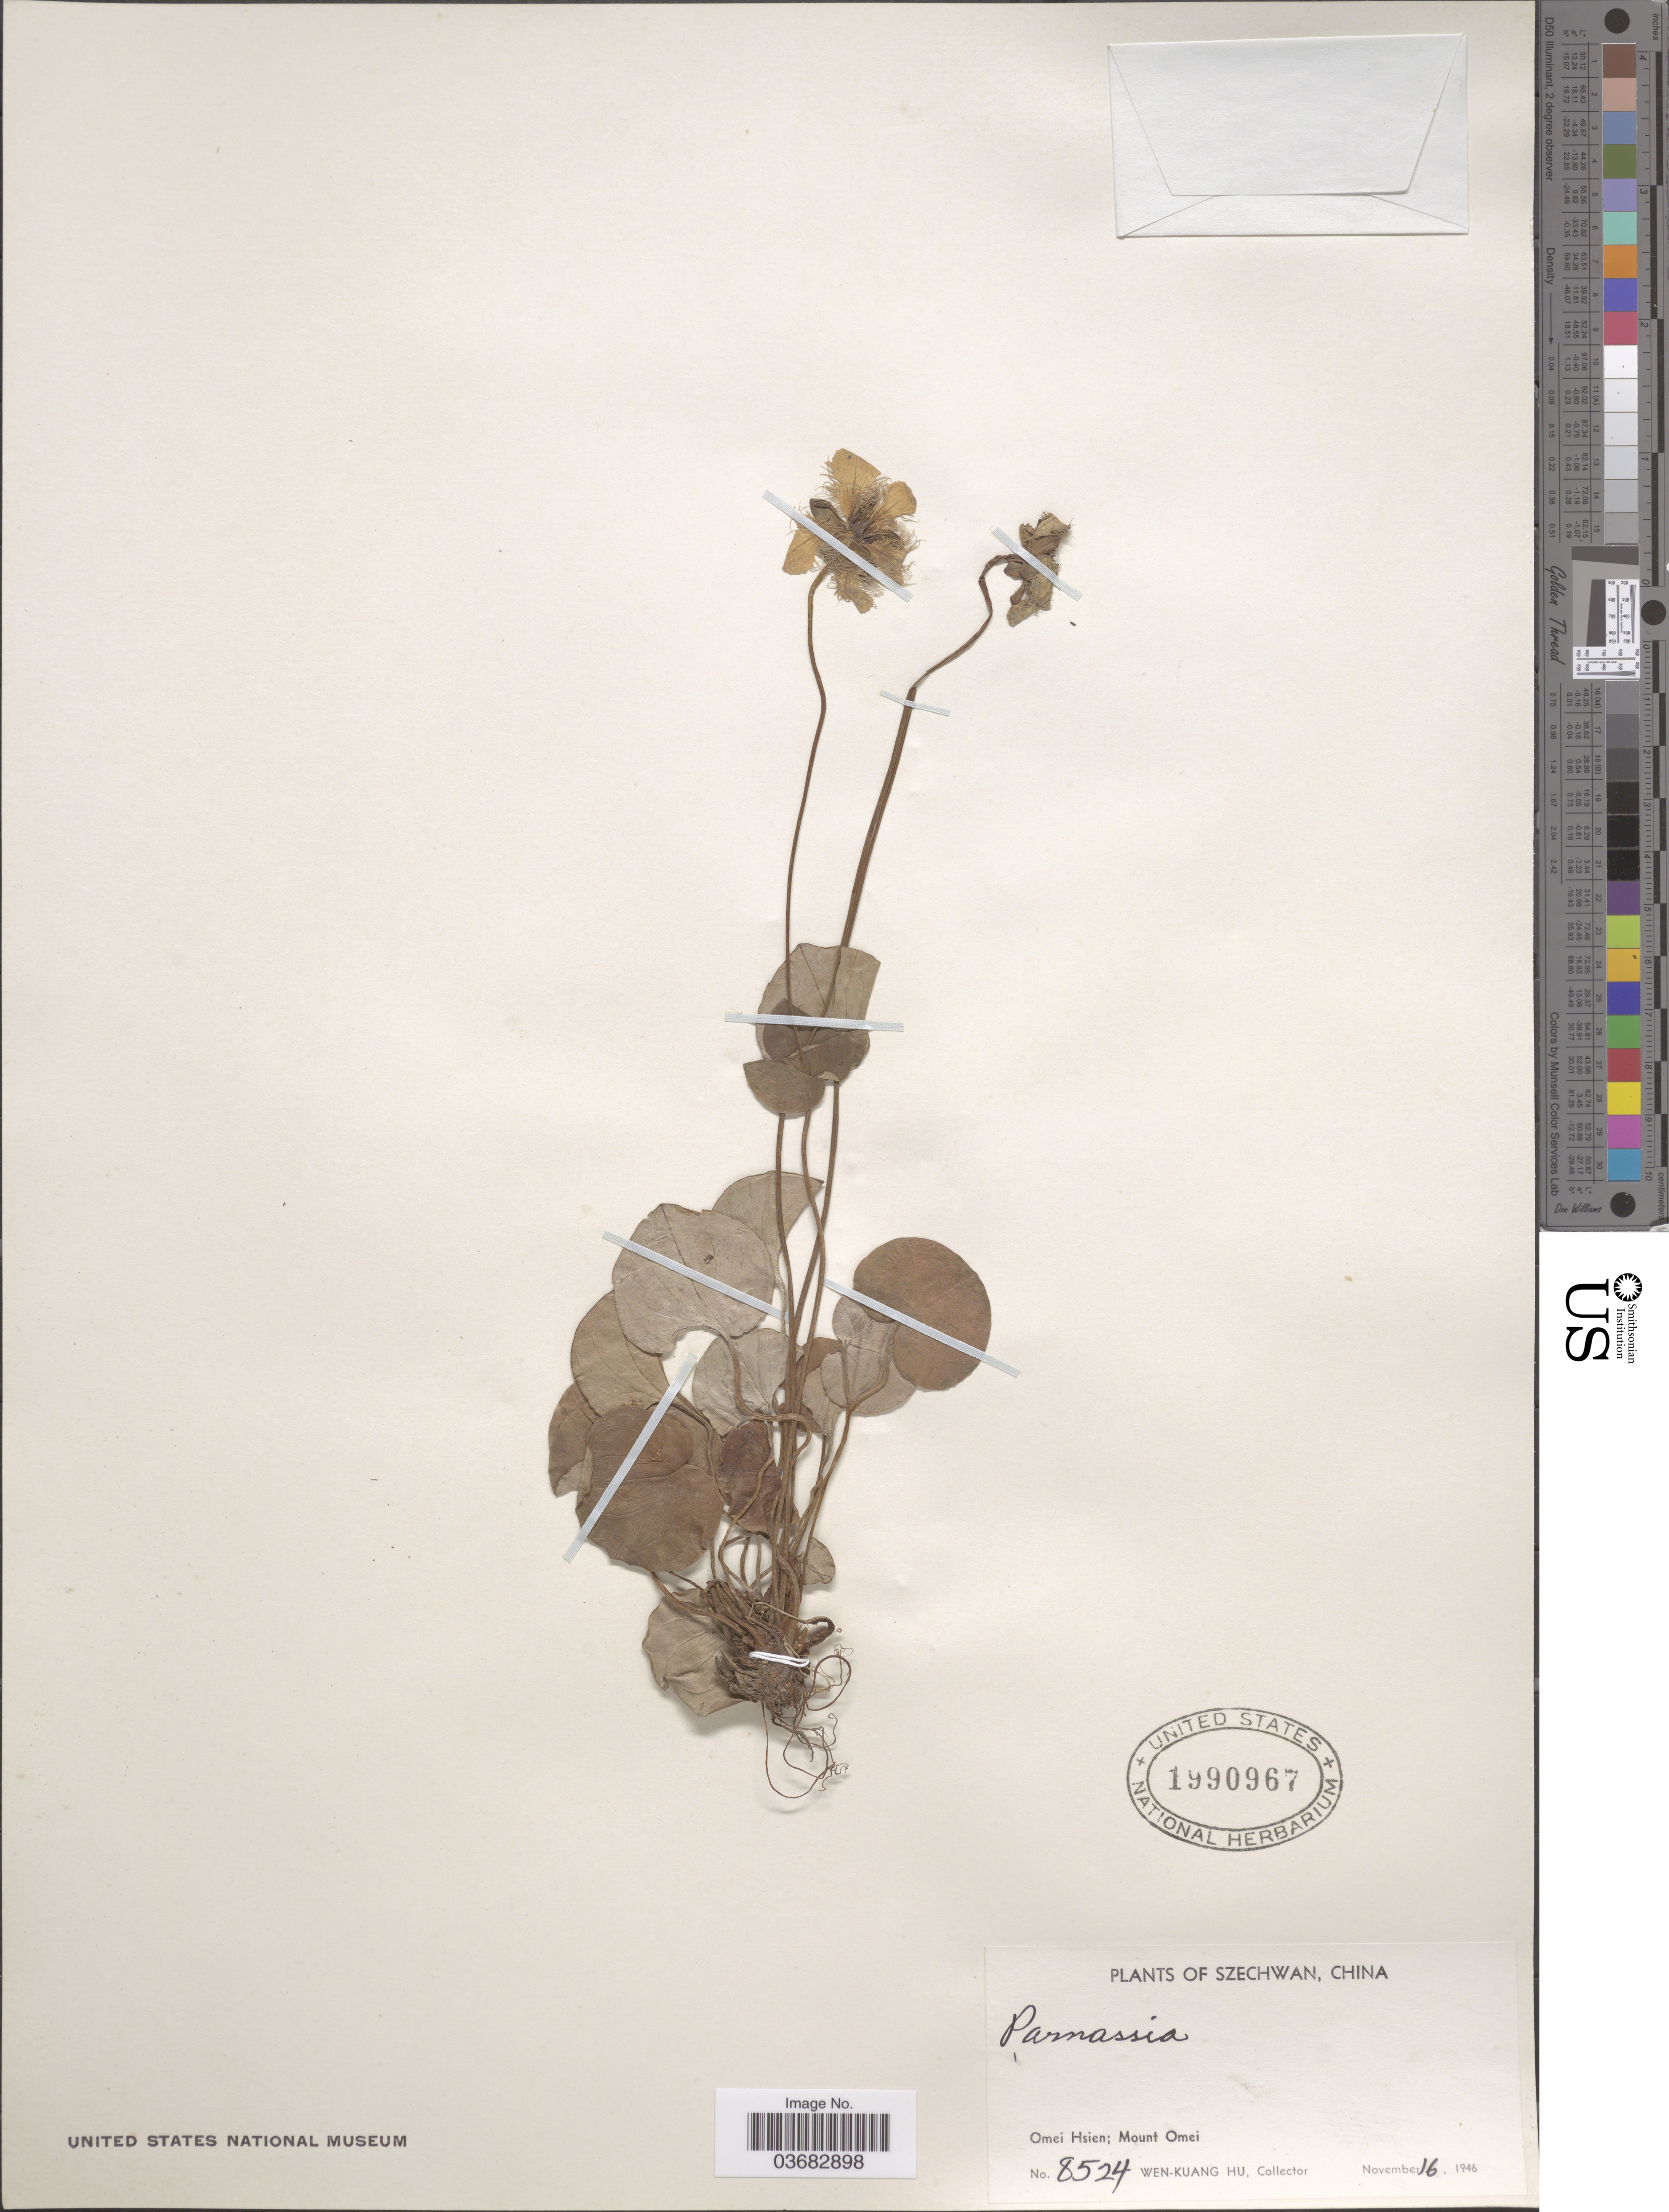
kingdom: Plantae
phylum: Tracheophyta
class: Magnoliopsida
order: Celastrales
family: Parnassiaceae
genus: Parnassia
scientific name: Parnassia sp.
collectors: W. K. Hu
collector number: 8524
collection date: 1946-11-16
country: China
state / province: Sichuan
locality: Szechwan. Omei Hsien; Mount Omei.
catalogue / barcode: US 1990967